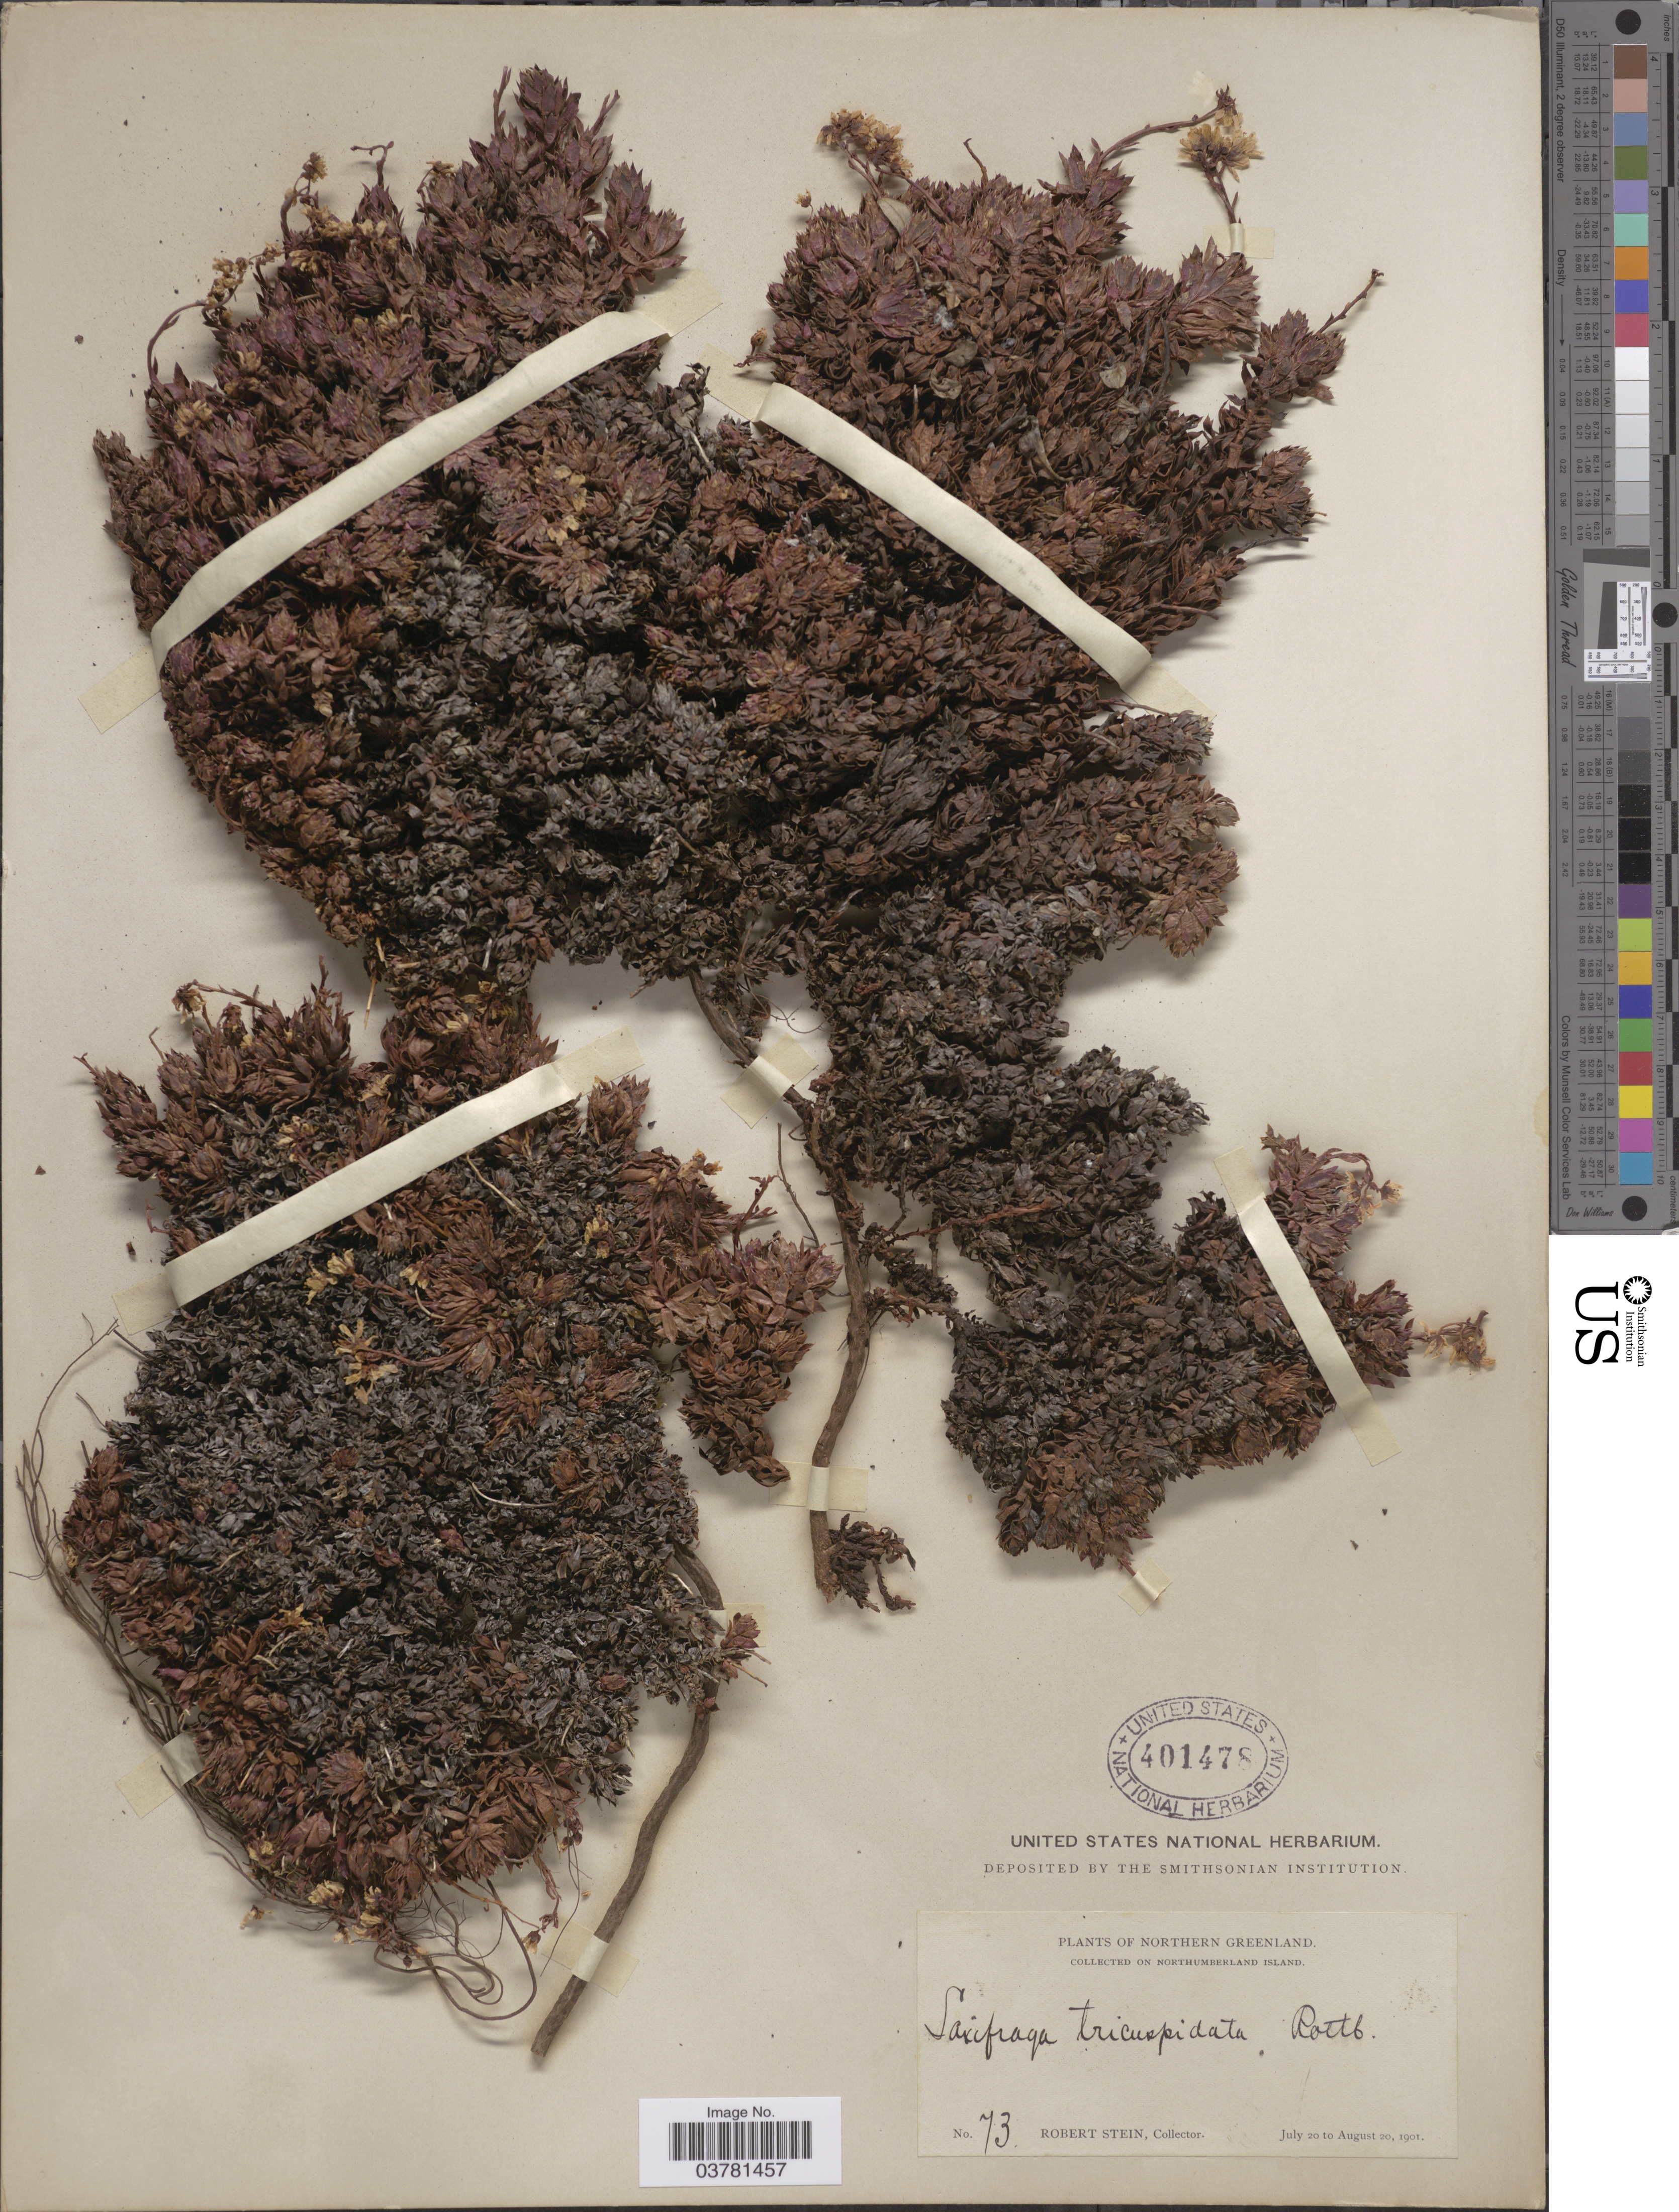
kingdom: Plantae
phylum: Tracheophyta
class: Magnoliopsida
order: Saxifragales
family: Saxifragaceae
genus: Saxifraga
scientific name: Saxifraga tricuspidata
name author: Rottb.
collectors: R. Stein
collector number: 73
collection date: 1901-07-20/1901-08-20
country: Greenland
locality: Northern Greenland. On Northumberland Island.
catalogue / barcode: US 401478